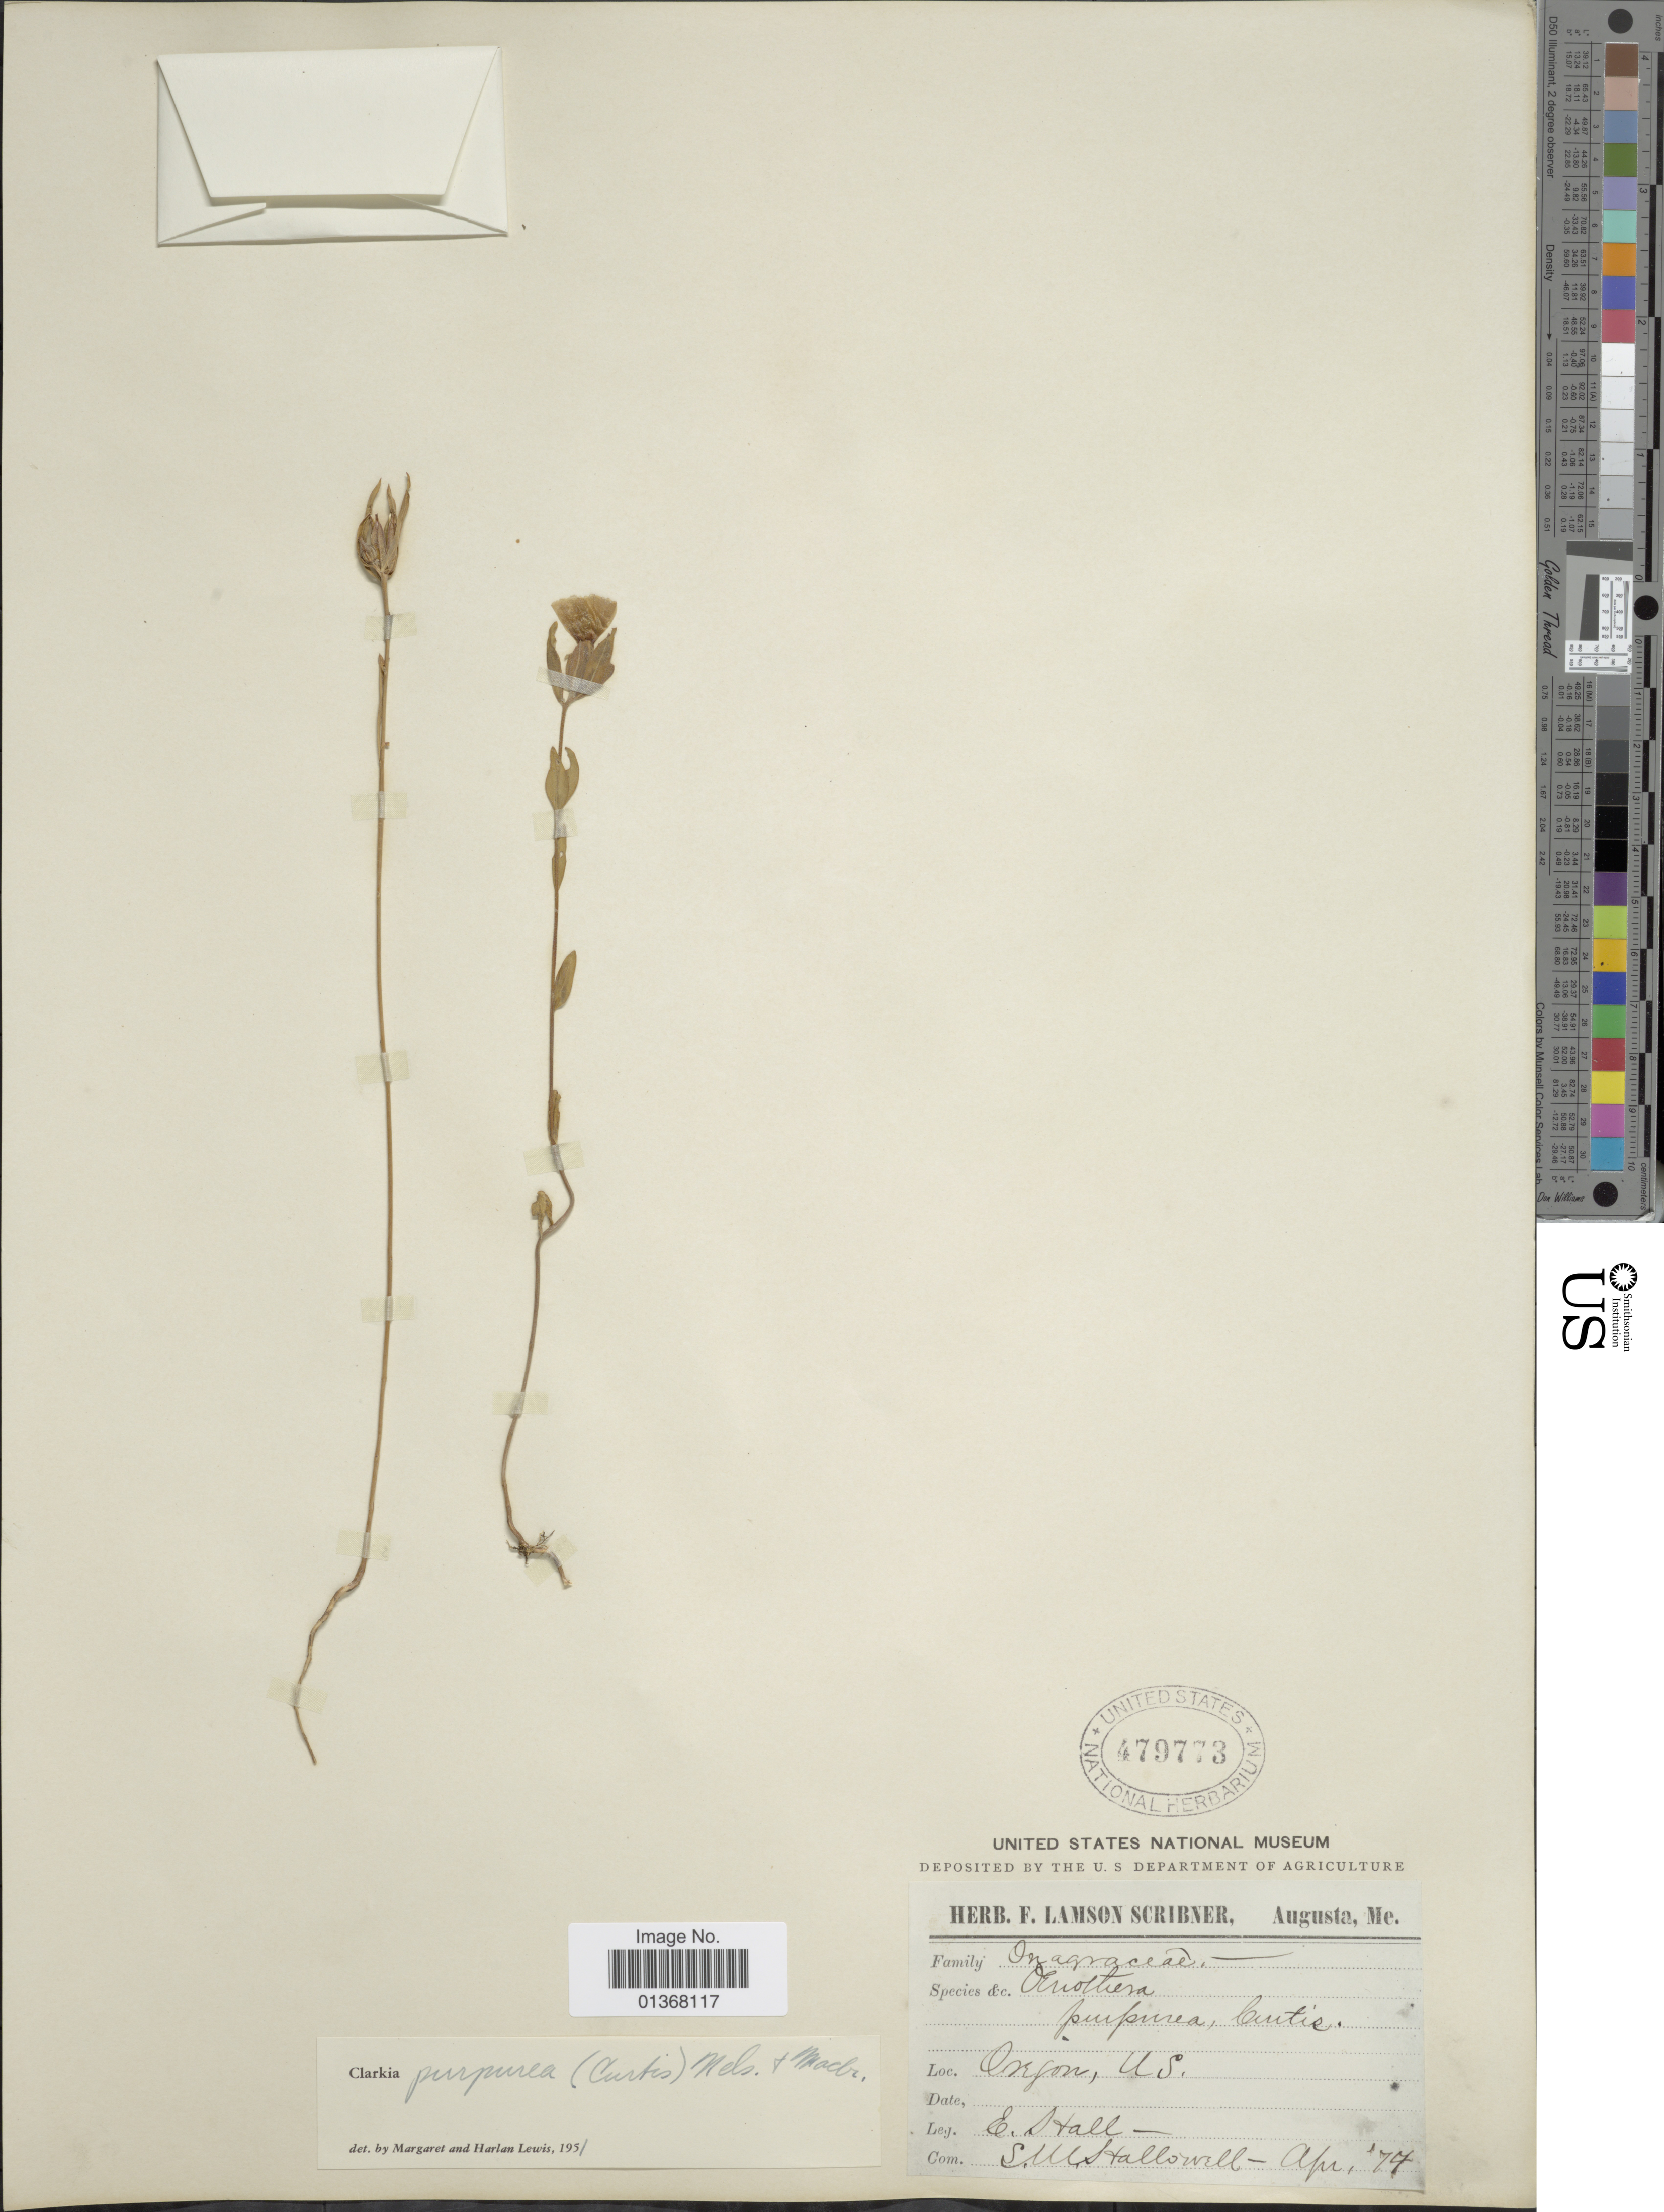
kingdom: Plantae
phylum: Tracheophyta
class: Magnoliopsida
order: Myrtales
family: Onagraceae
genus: Clarkia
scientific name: Clarkia pulchella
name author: Pursh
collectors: E. Hall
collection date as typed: Transcribed d/m/y: /4/74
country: United States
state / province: Oregon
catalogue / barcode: US 479773